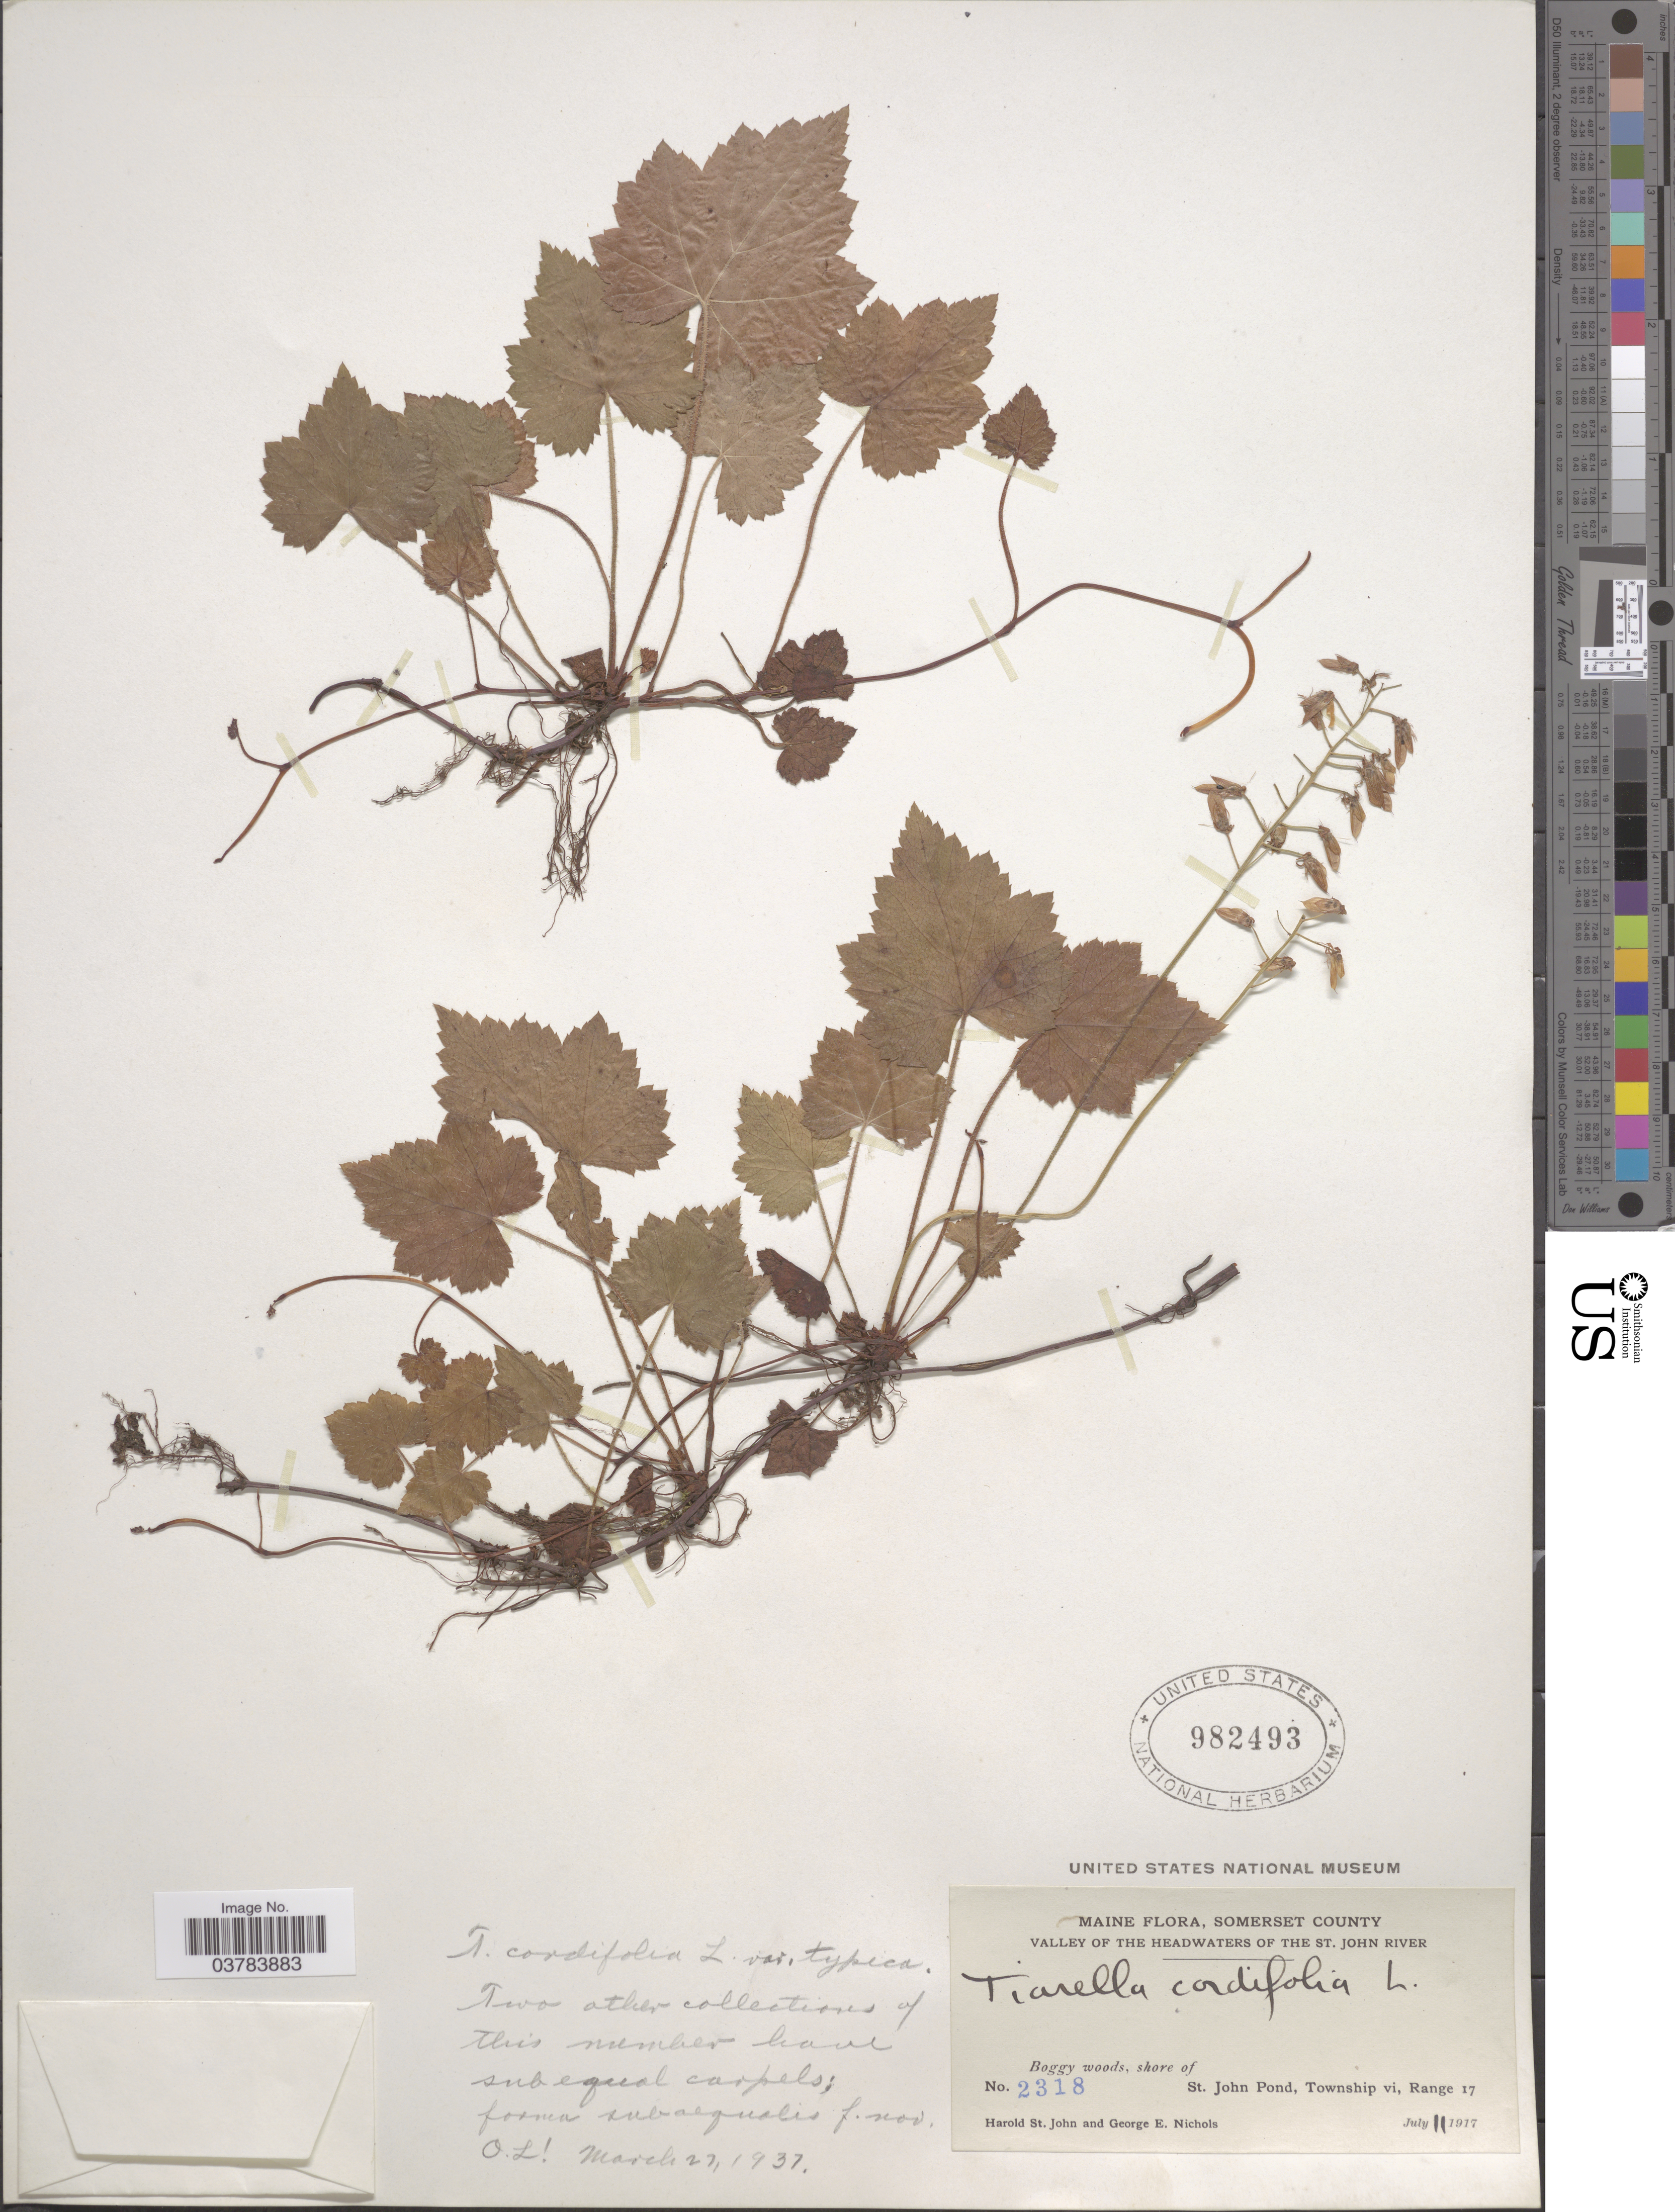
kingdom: Plantae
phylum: Tracheophyta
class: Magnoliopsida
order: Saxifragales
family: Saxifragaceae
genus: Tiarella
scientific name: Tiarella cordifolia var. typica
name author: Lakela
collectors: H. St. John & G. E. Nichols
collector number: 2318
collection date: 1917-07-11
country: United States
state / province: Maine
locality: Somerset County. Valley Of The Headwaters Of The St. John River. Boggy woods, shore of St. John Pond, Township vi, Range 17.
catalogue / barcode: US 982493